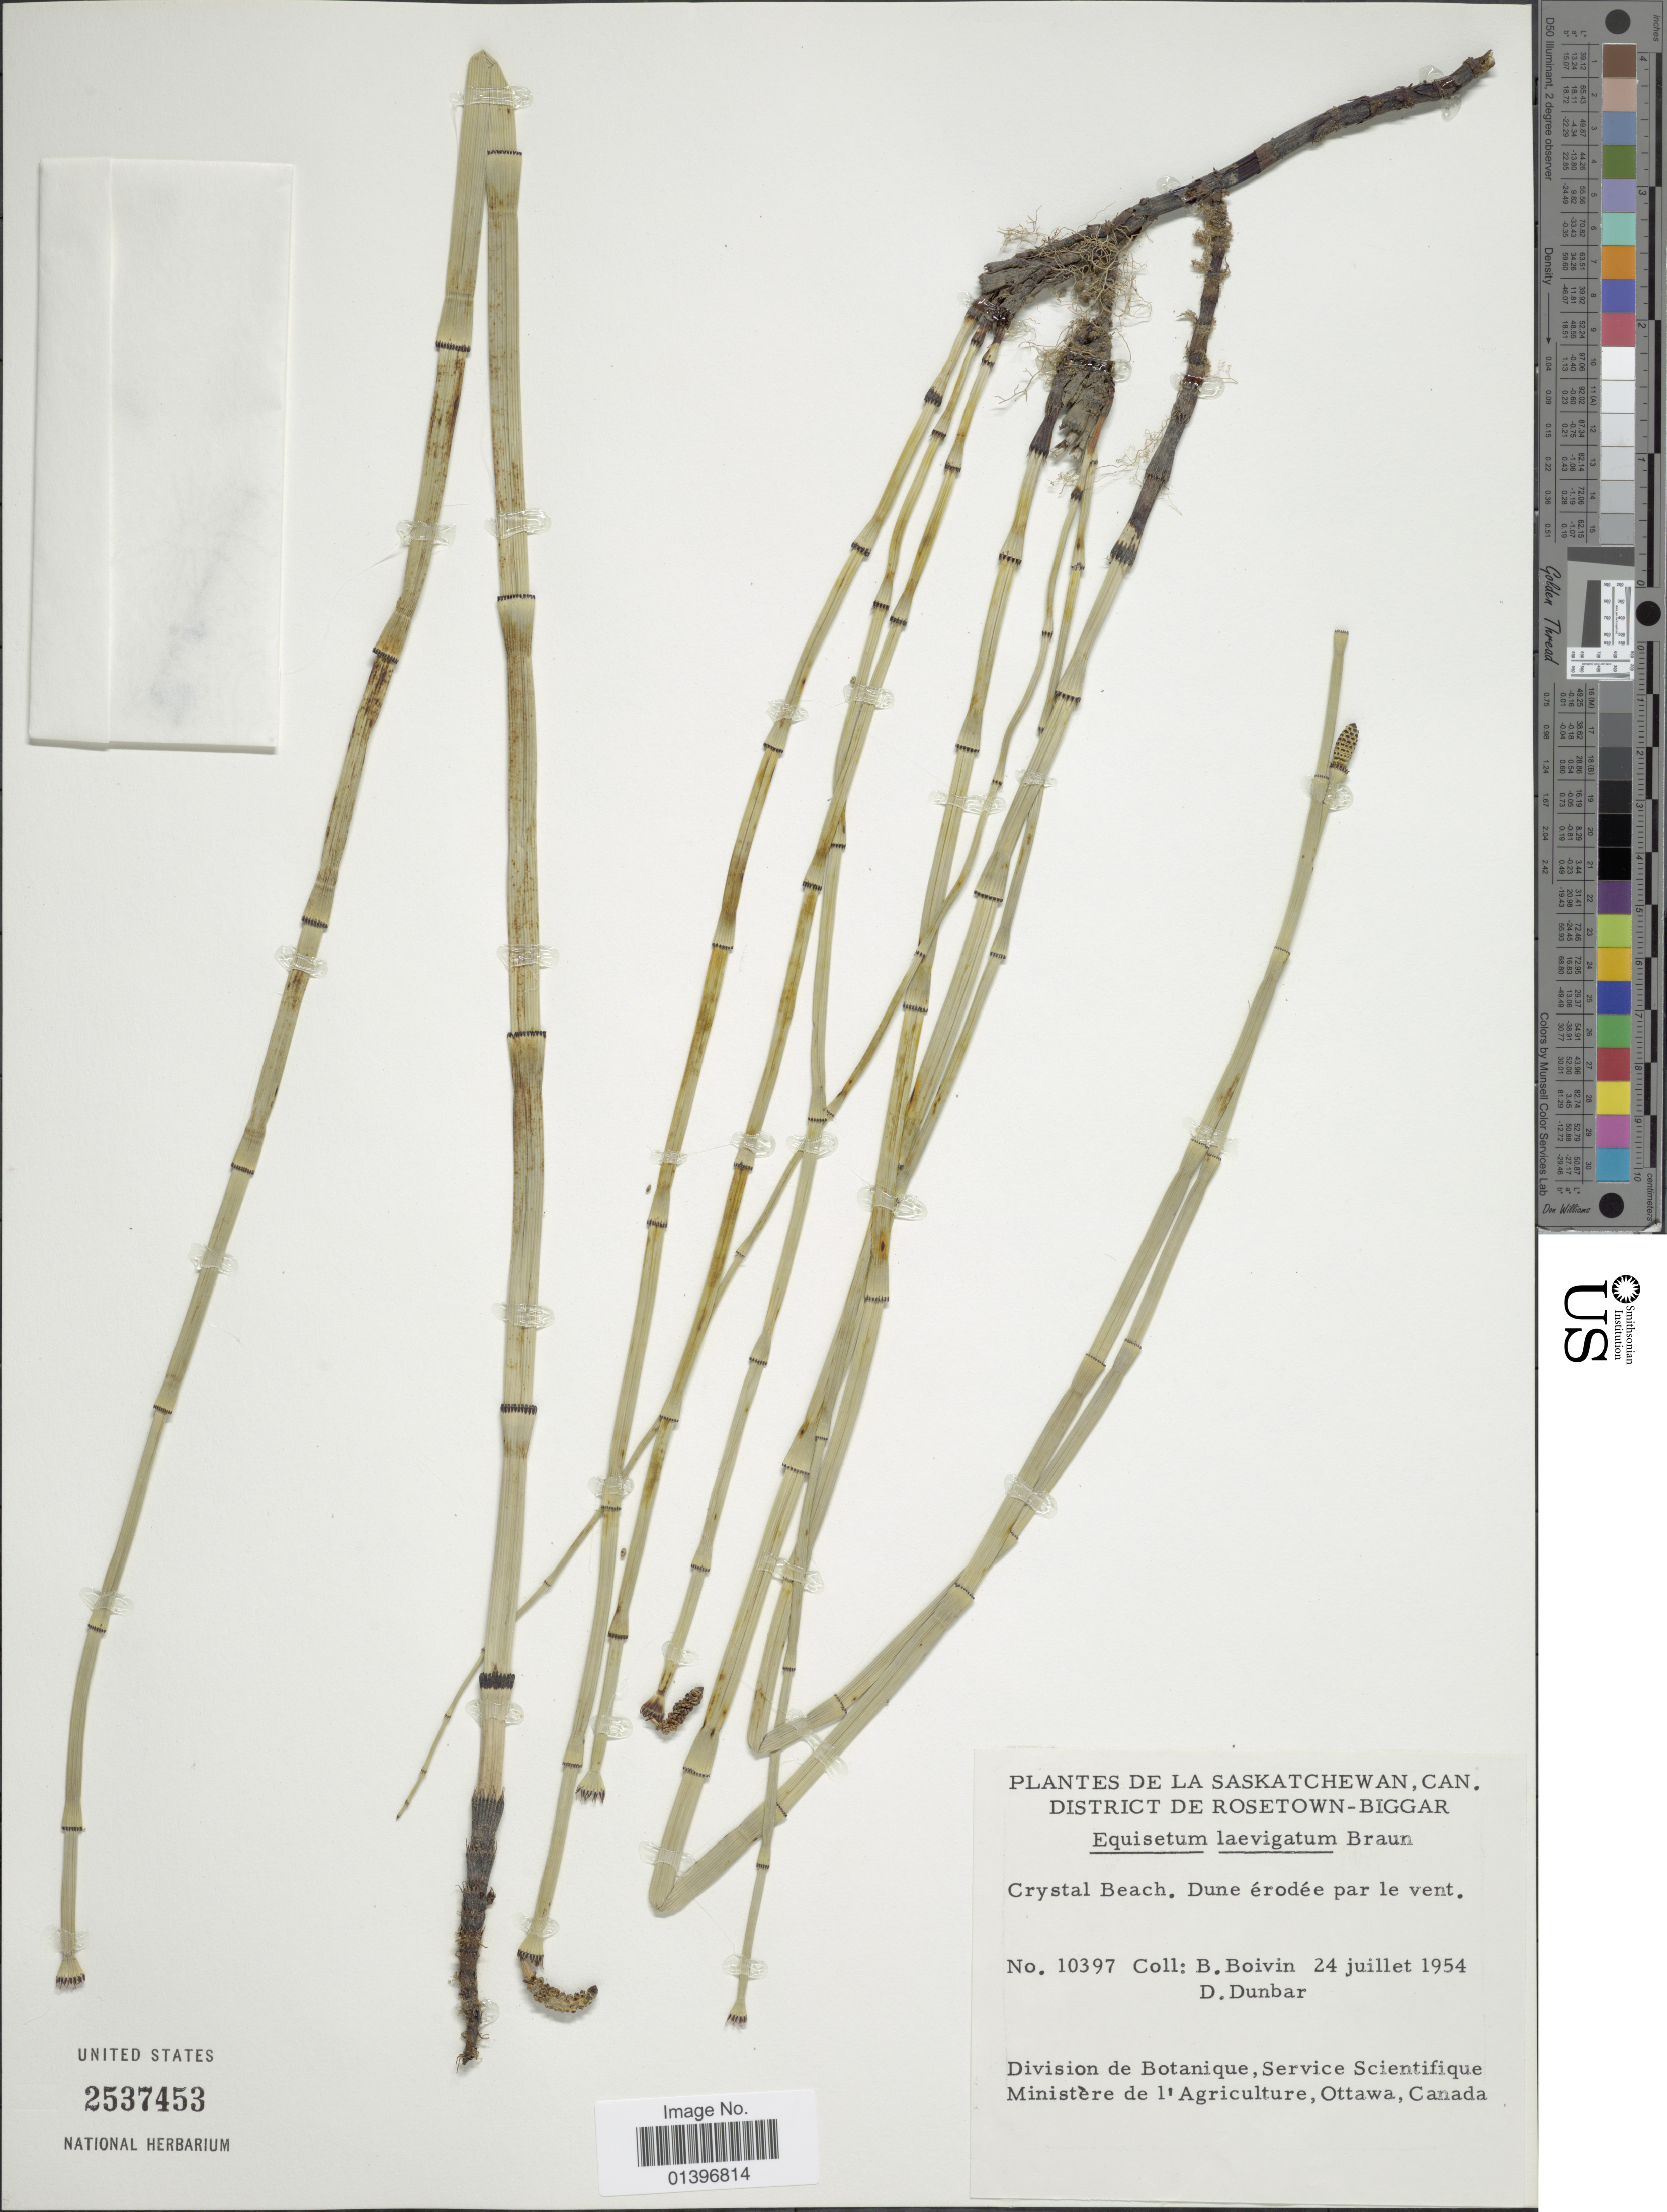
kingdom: Plantae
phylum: Tracheophyta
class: Polypodiopsida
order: Equisetales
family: Equisetaceae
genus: Equisetum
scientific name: Equisetum laevigatum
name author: A. Braun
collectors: J. R. B. Boivin & D. Dunbar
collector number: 10397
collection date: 1954-07-24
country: Canada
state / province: Saskatchewan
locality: District de Rosetown-Biggar. Crystal Beach.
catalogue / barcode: US 2537453